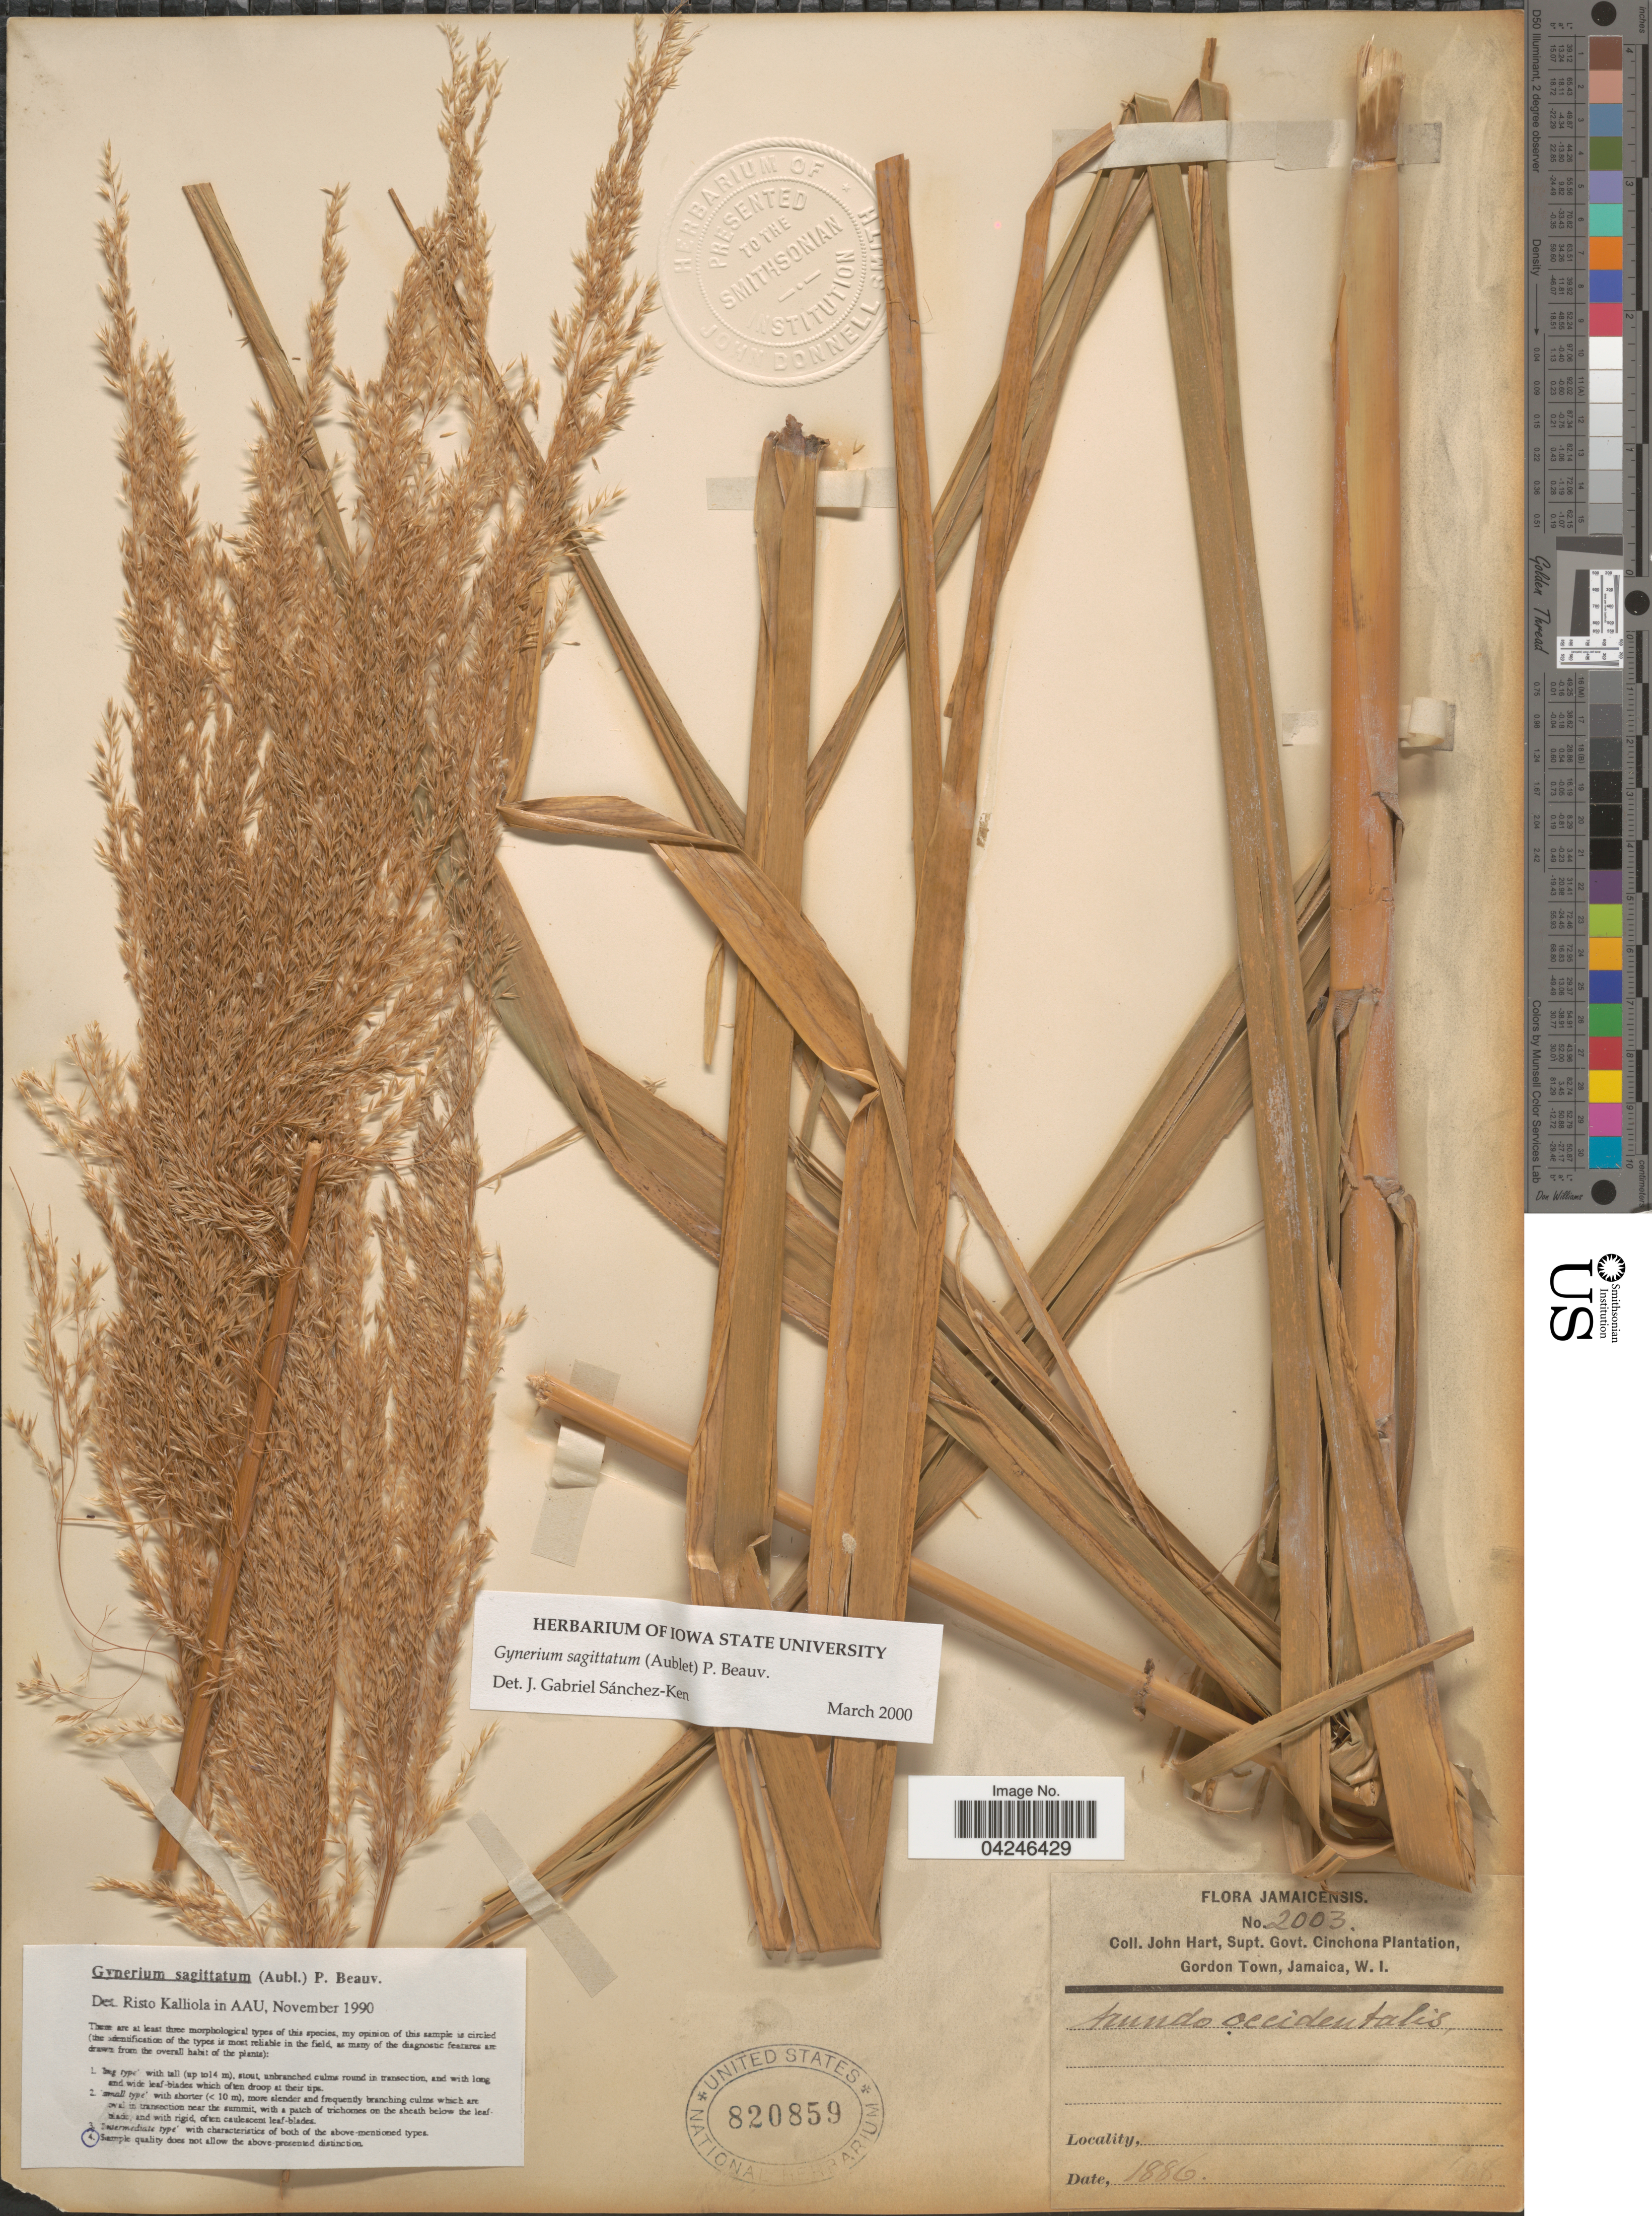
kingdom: Plantae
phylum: Tracheophyta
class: Liliopsida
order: Poales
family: Poaceae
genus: Gynerium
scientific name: Gynerium sagittatum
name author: (Aubl.) P. Beauv.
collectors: J. H. Hart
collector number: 2003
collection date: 1886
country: Jamaica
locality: Supt. Govt. Cinchona Plantation, Gordon Town, W. I.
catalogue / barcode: US 820859